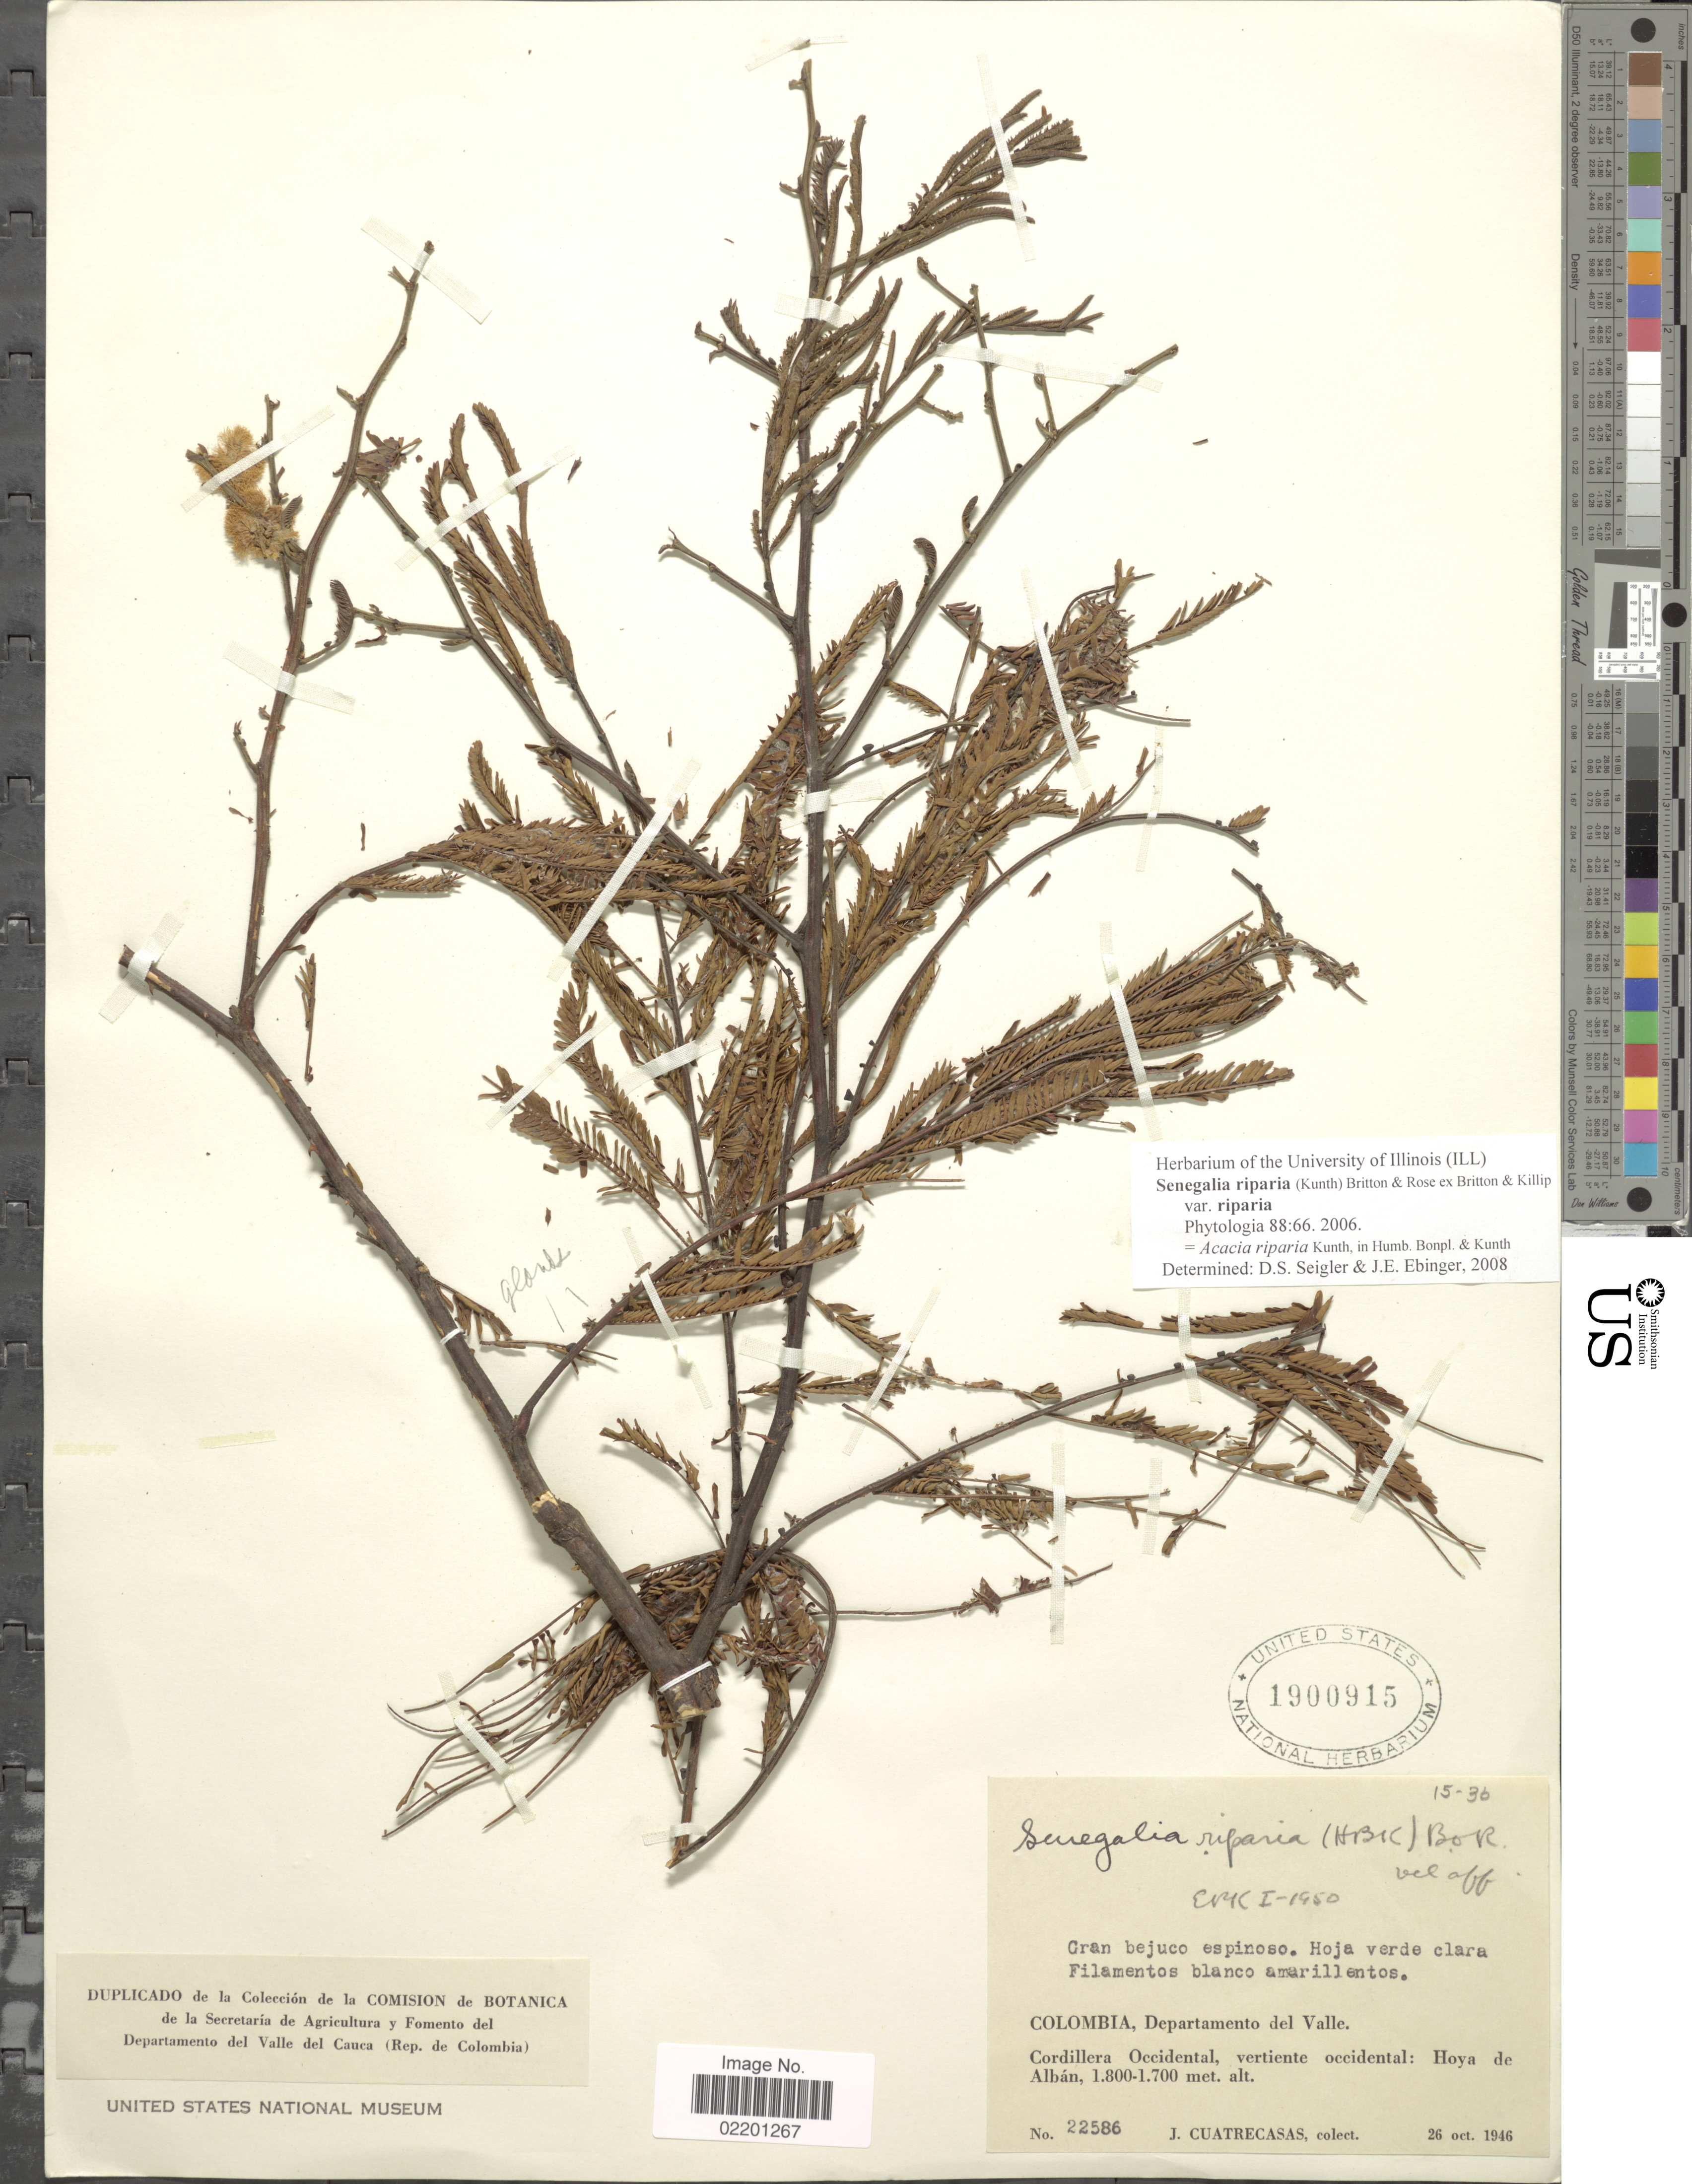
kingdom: Plantae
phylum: Tracheophyta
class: Magnoliopsida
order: Fabales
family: Fabaceae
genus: Senegalia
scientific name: Senegalia riparia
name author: (Kunth) Britton & Rose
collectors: J. Cuatrecasas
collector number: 22586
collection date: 1946-10-26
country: Colombia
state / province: Valle del Cauca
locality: Departamento del Valle, Cordillera Occidental, vertiente occidental: Hoya de Alban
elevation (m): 1700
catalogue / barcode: US 1900915